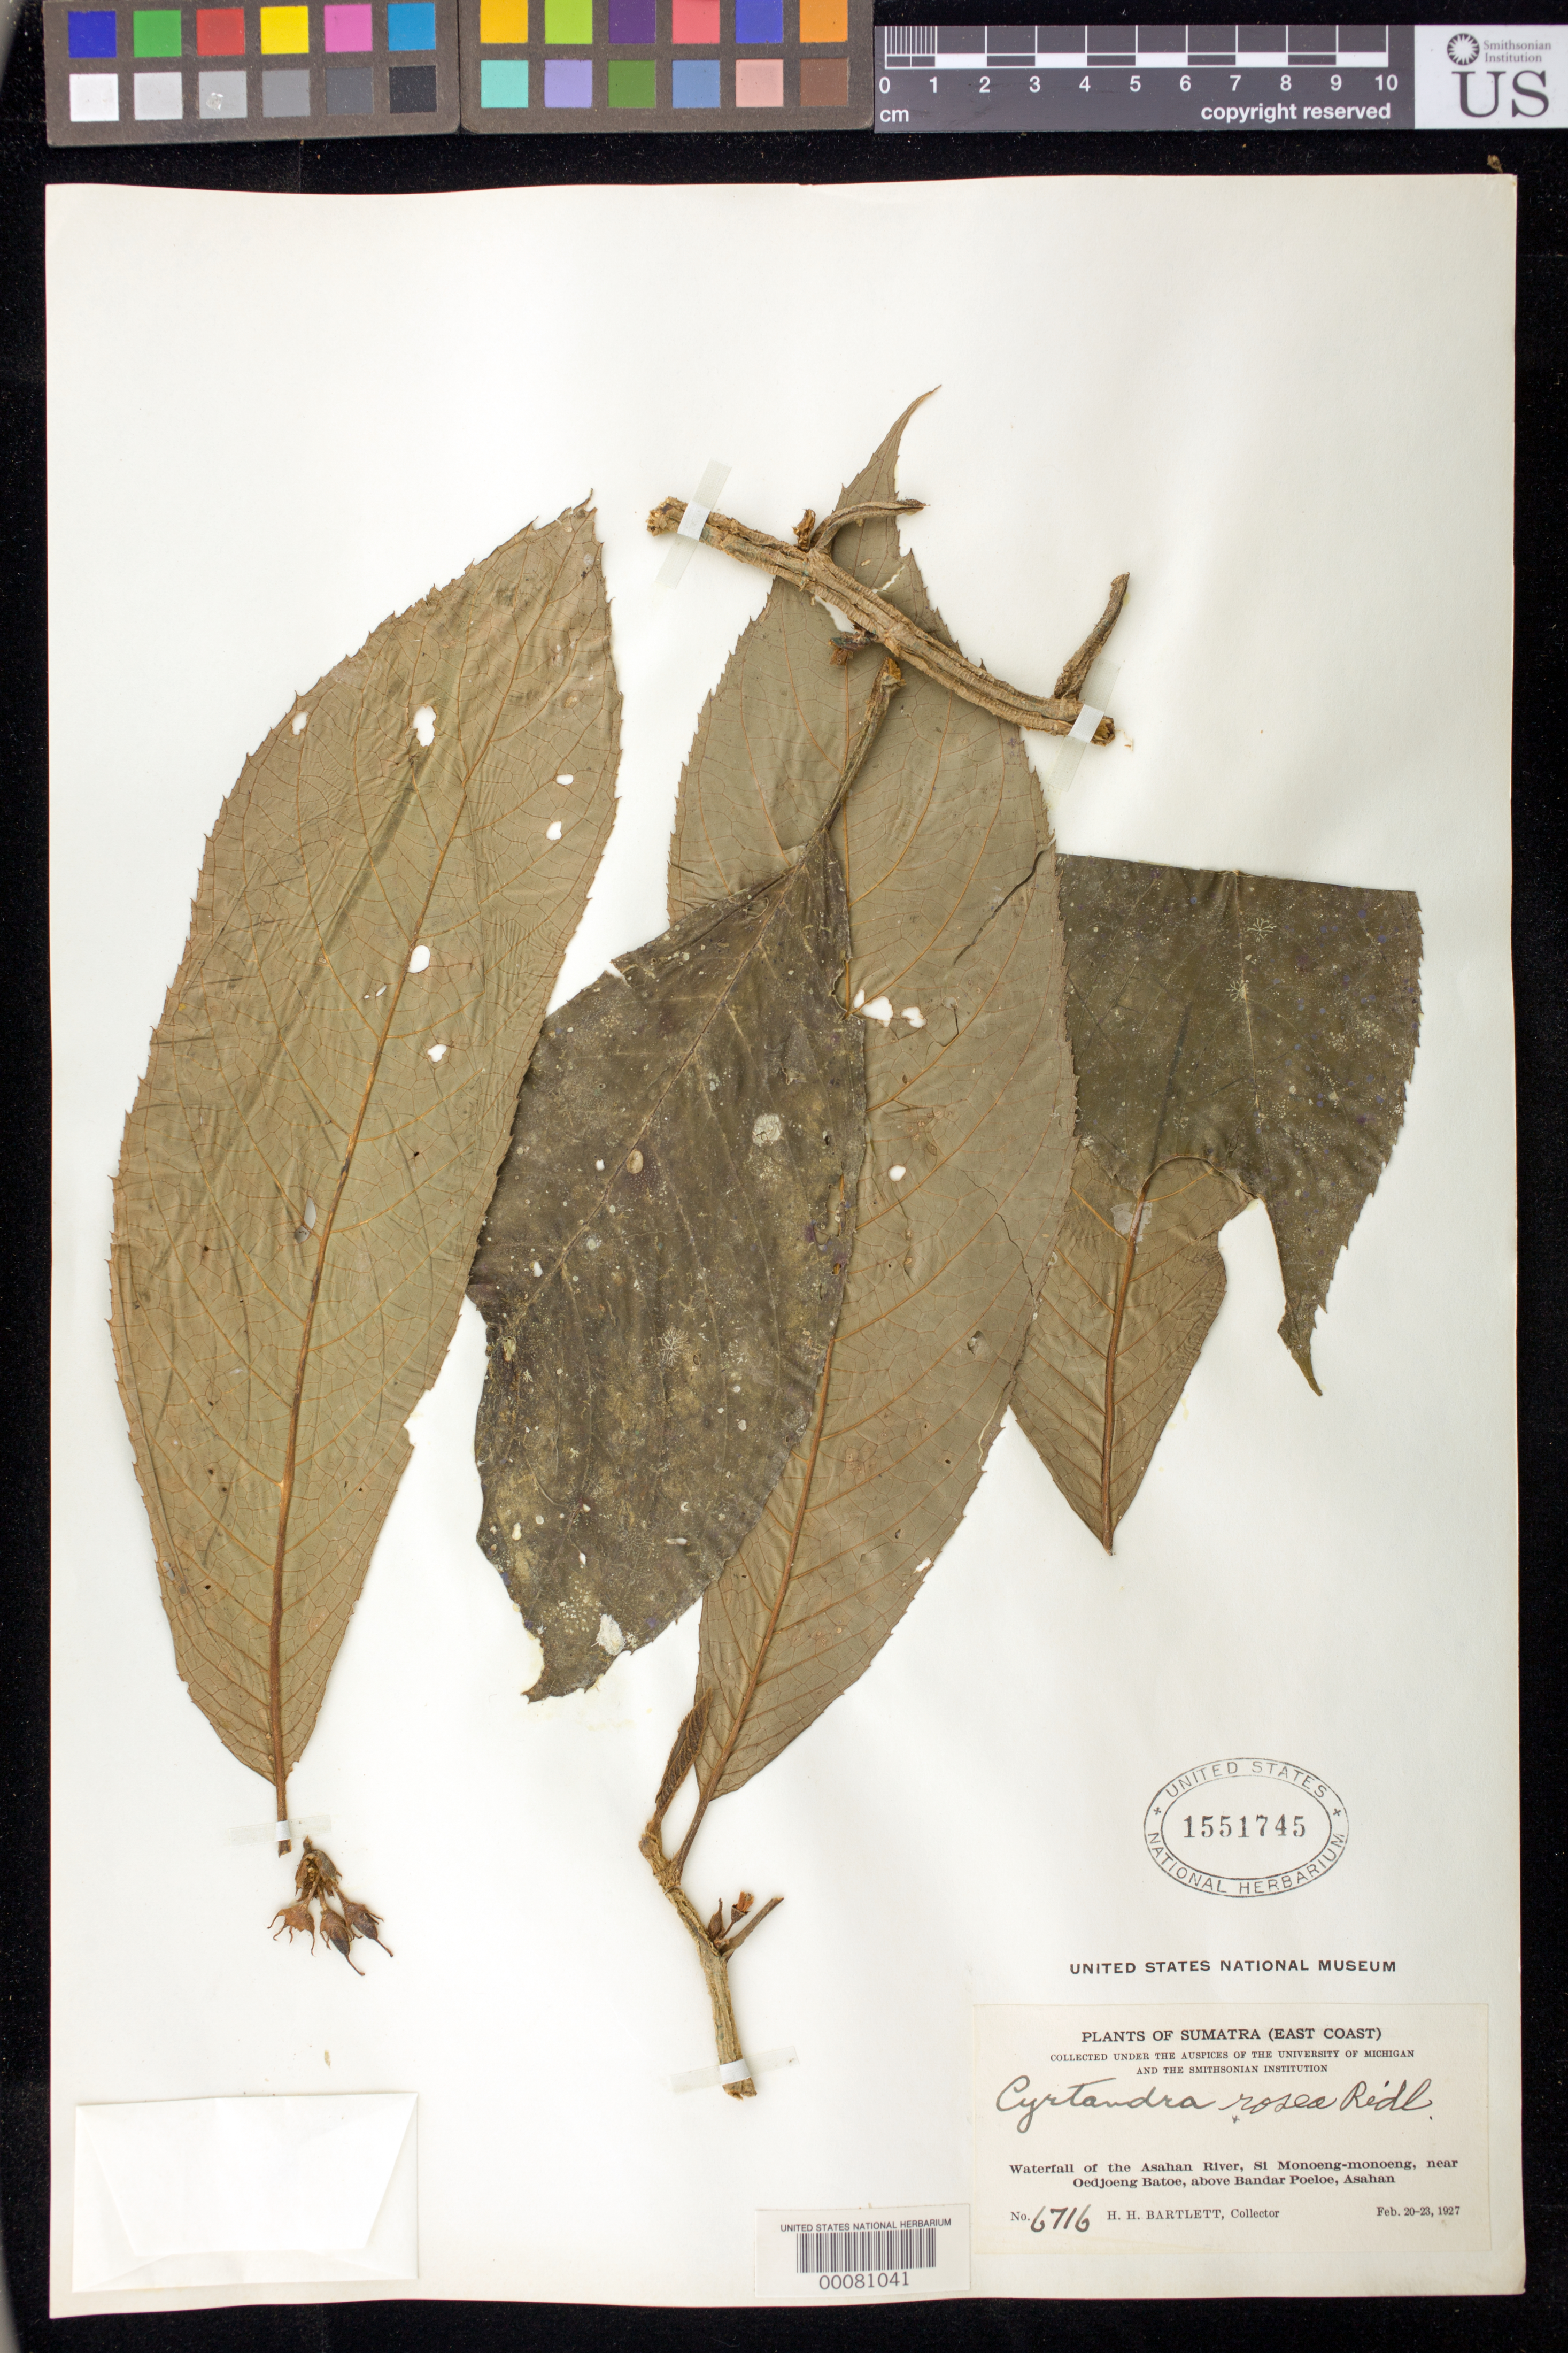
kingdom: Plantae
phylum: Tracheophyta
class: Magnoliopsida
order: Lamiales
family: Gesneriaceae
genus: Cyrtandra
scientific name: Cyrtandra rosea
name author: Ridl.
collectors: H. H. Bartlett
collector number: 6716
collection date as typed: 20-23 Feb 1927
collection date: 1927-02-20/1927-02-23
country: Indonesia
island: Sumatra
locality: Waterfall of the asahan river, si monoeng-monoeng, near oedjoeng batoe, above bandar poeloe, asahan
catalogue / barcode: US 1551745